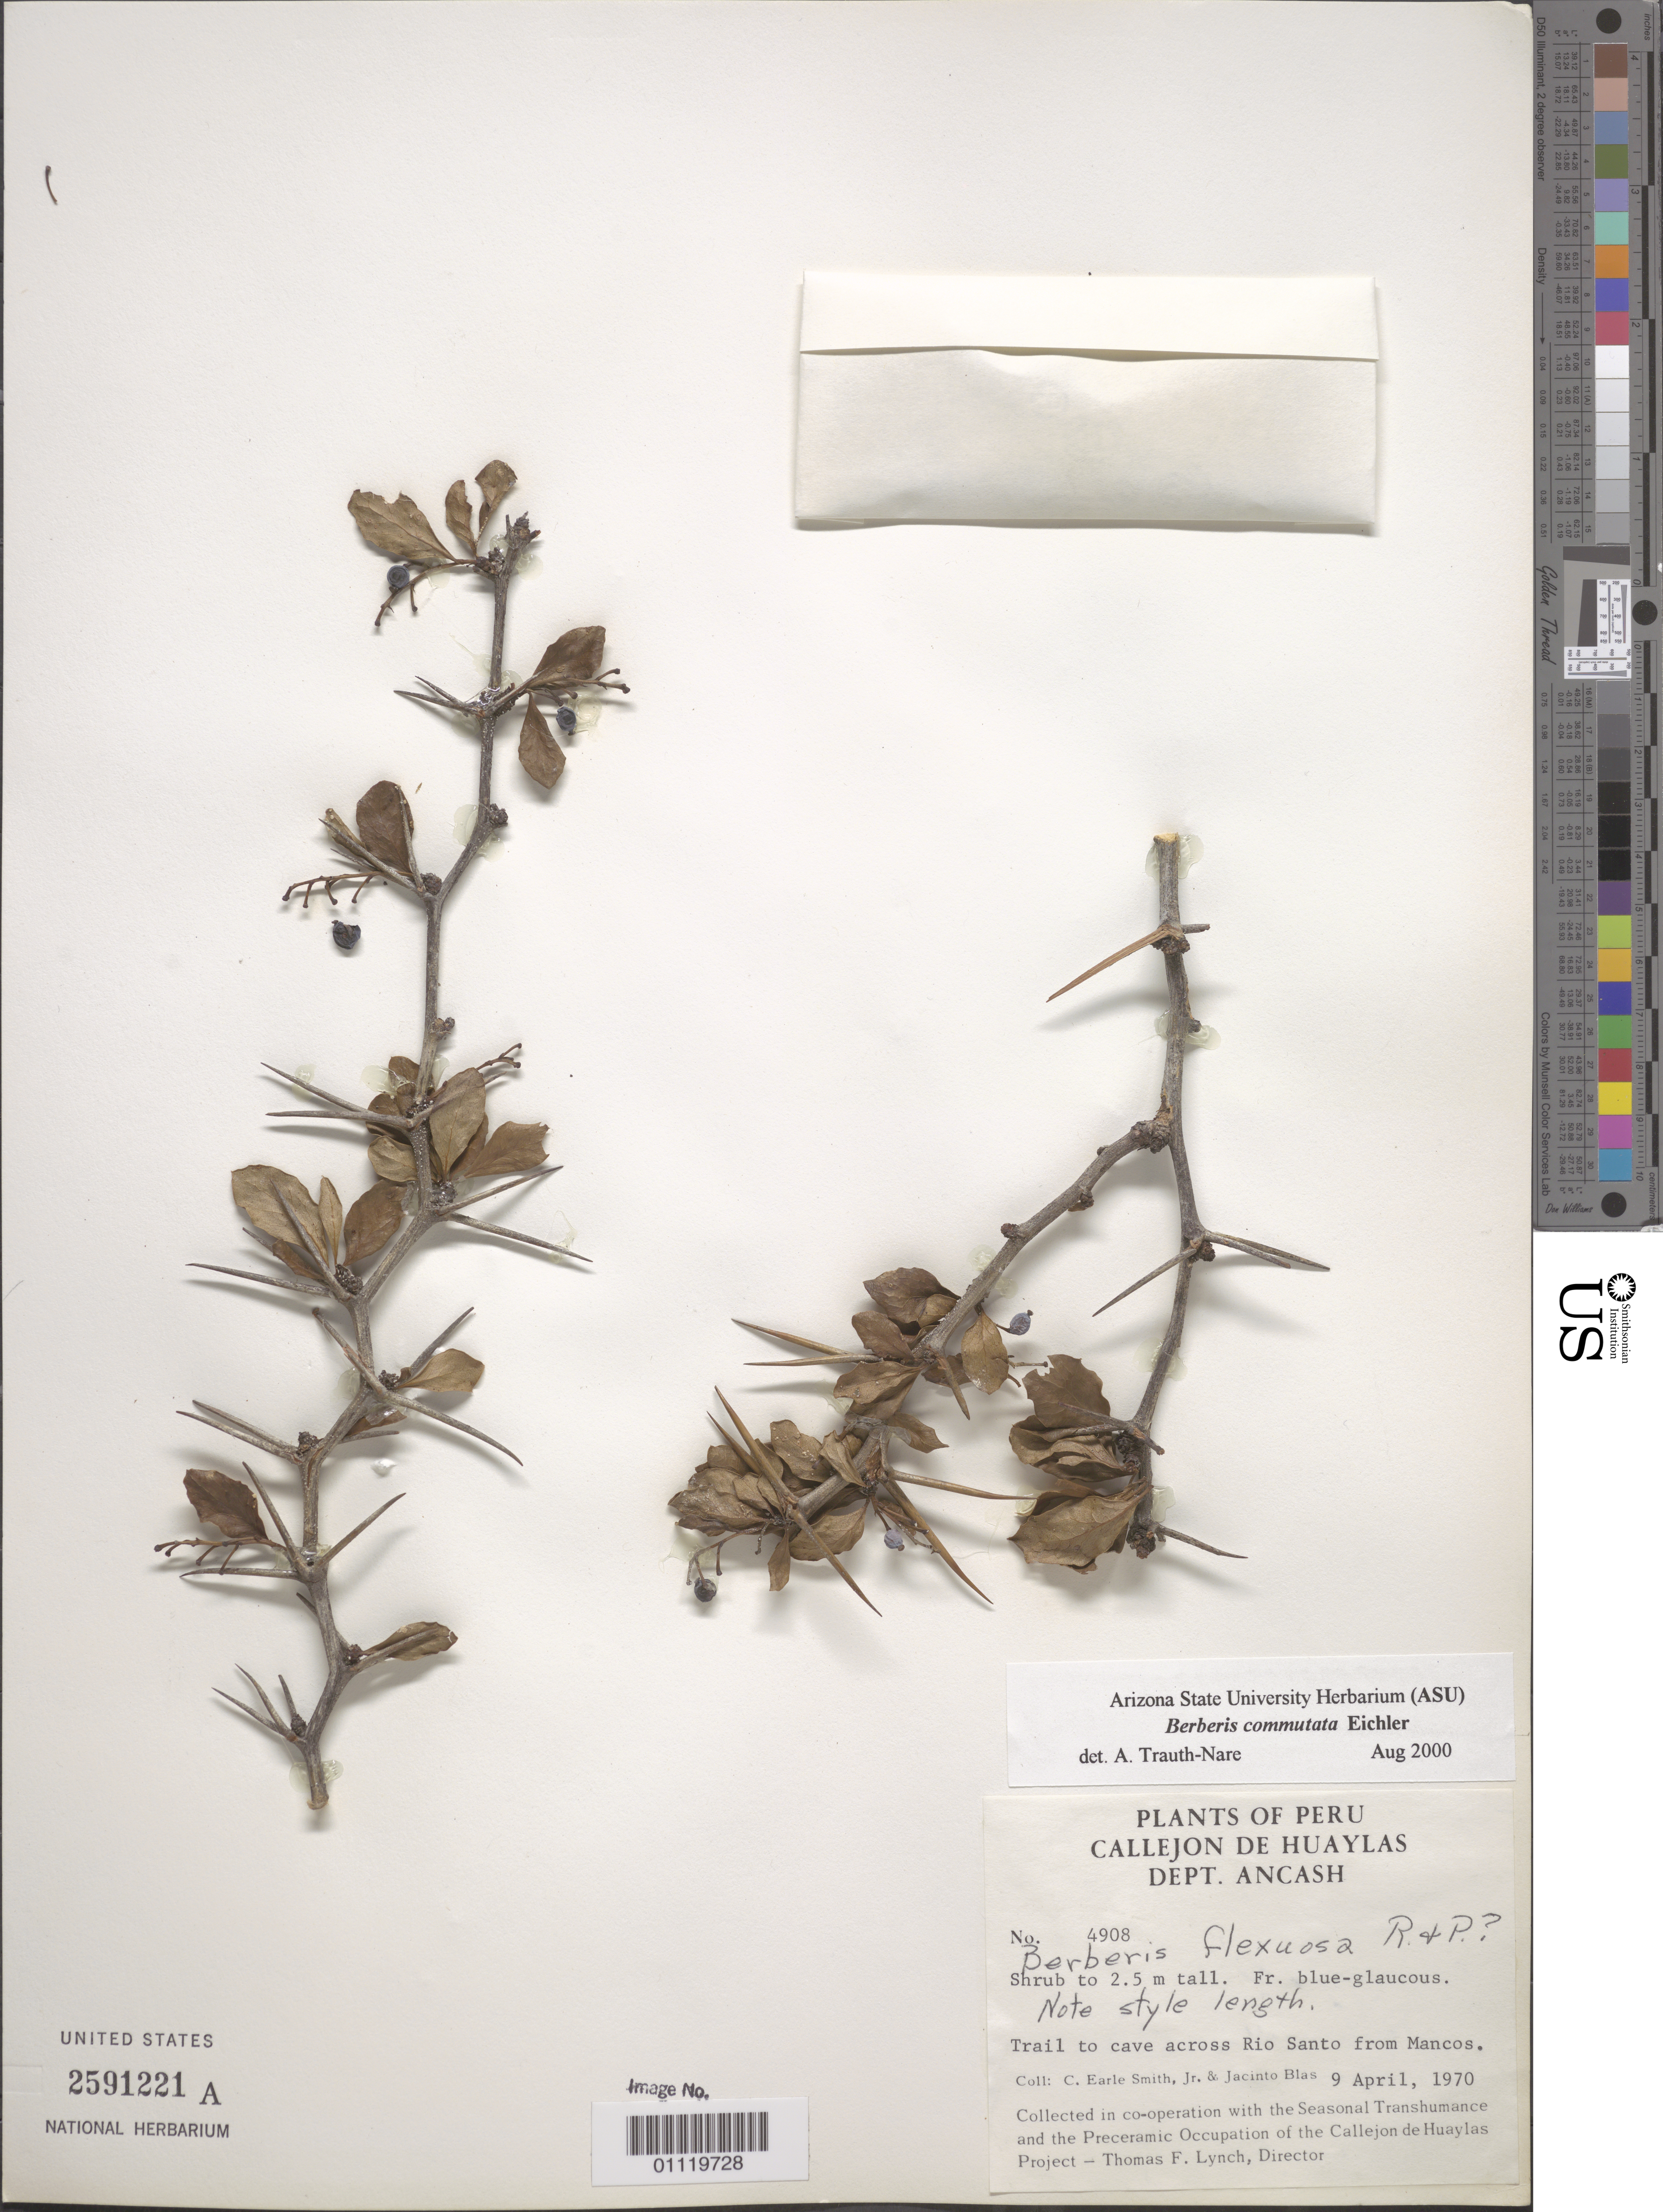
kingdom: Plantae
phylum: Tracheophyta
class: Magnoliopsida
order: Ranunculales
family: Berberidaceae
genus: Berberis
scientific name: Berberis commutata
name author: Eichler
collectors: C. E. Smith Jr. & J. Blas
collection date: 1970-04-09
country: Peru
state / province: Ancash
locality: Callejon de Huaylas.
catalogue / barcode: US 2591221